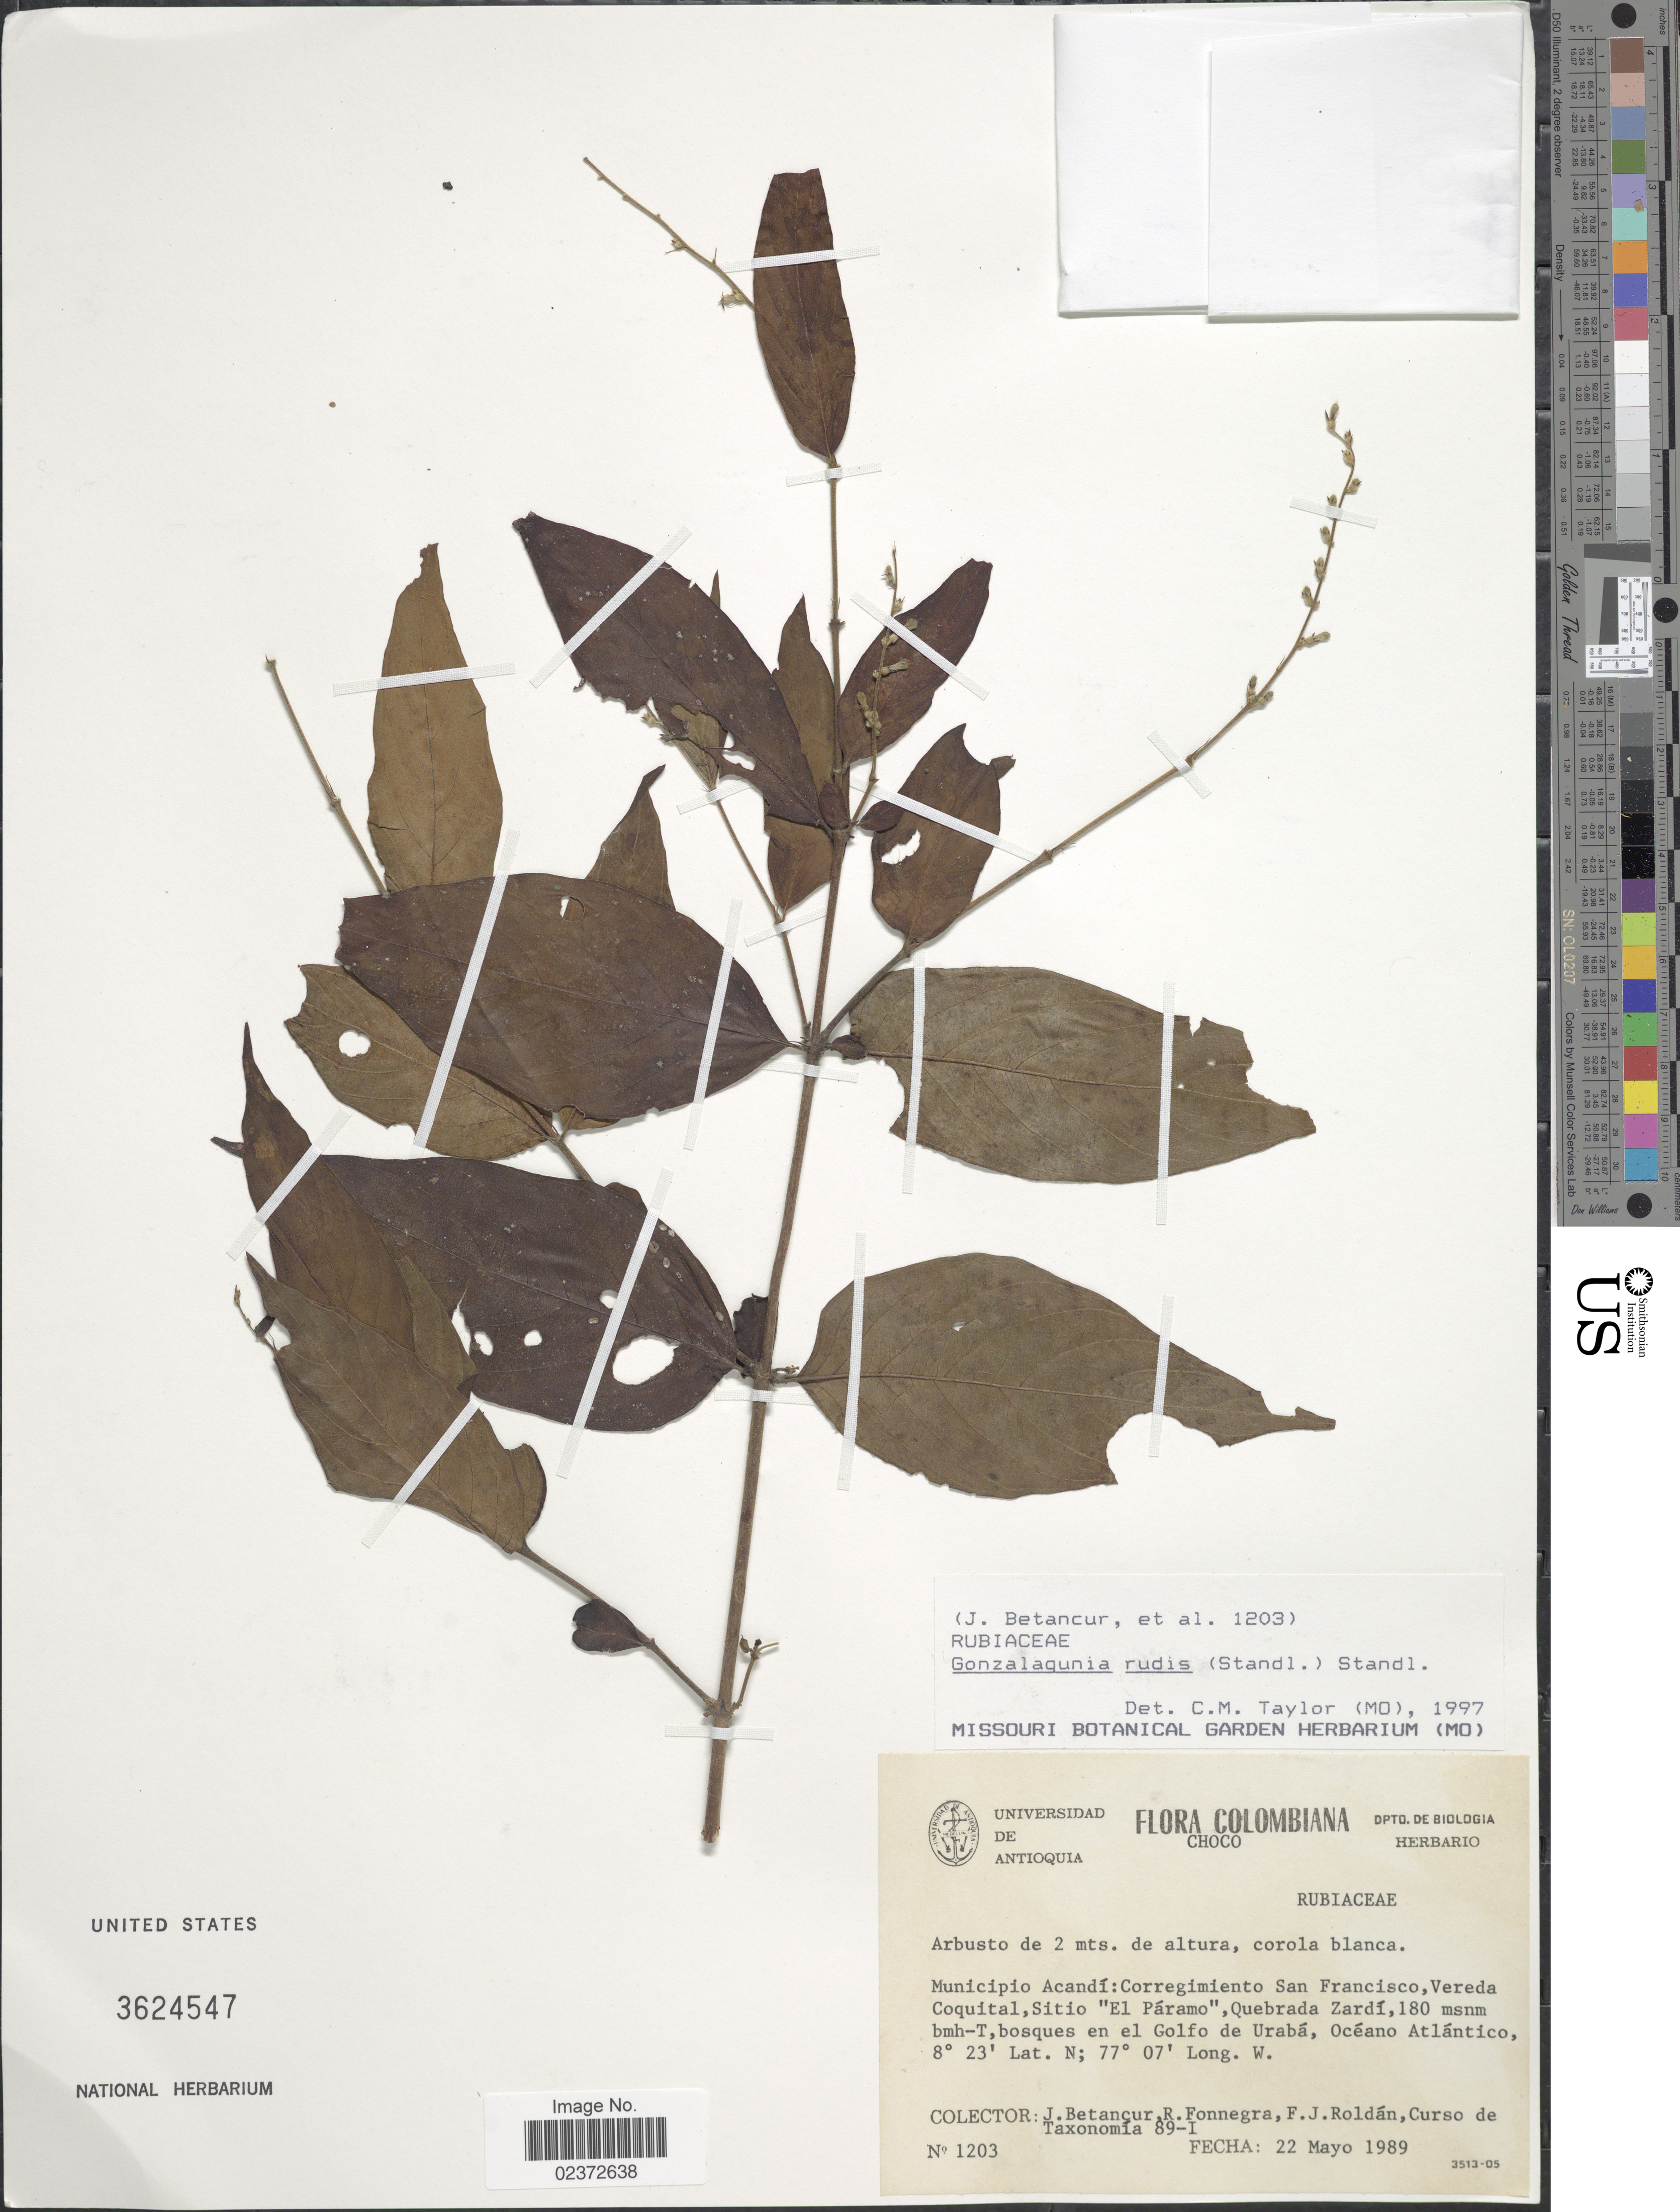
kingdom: Plantae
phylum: Tracheophyta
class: Magnoliopsida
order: Gentianales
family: Rubiaceae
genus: Gonzalagunia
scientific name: Gonzalagunia rudis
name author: (Standl.) Standl.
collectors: J. Betancur, R. Fonnegra, F. J. Roldán & C. de Taxonomia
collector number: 1203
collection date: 1989-05-22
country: Colombia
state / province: Chocó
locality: Municipio Acandi: Corregimiento San Francisco, Vereda Coquital, Sitio El Paramo, Quebrada Zardi, bosque en el Golfo de Uraba, Oceano Atlantico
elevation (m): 180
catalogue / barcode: US 3624547